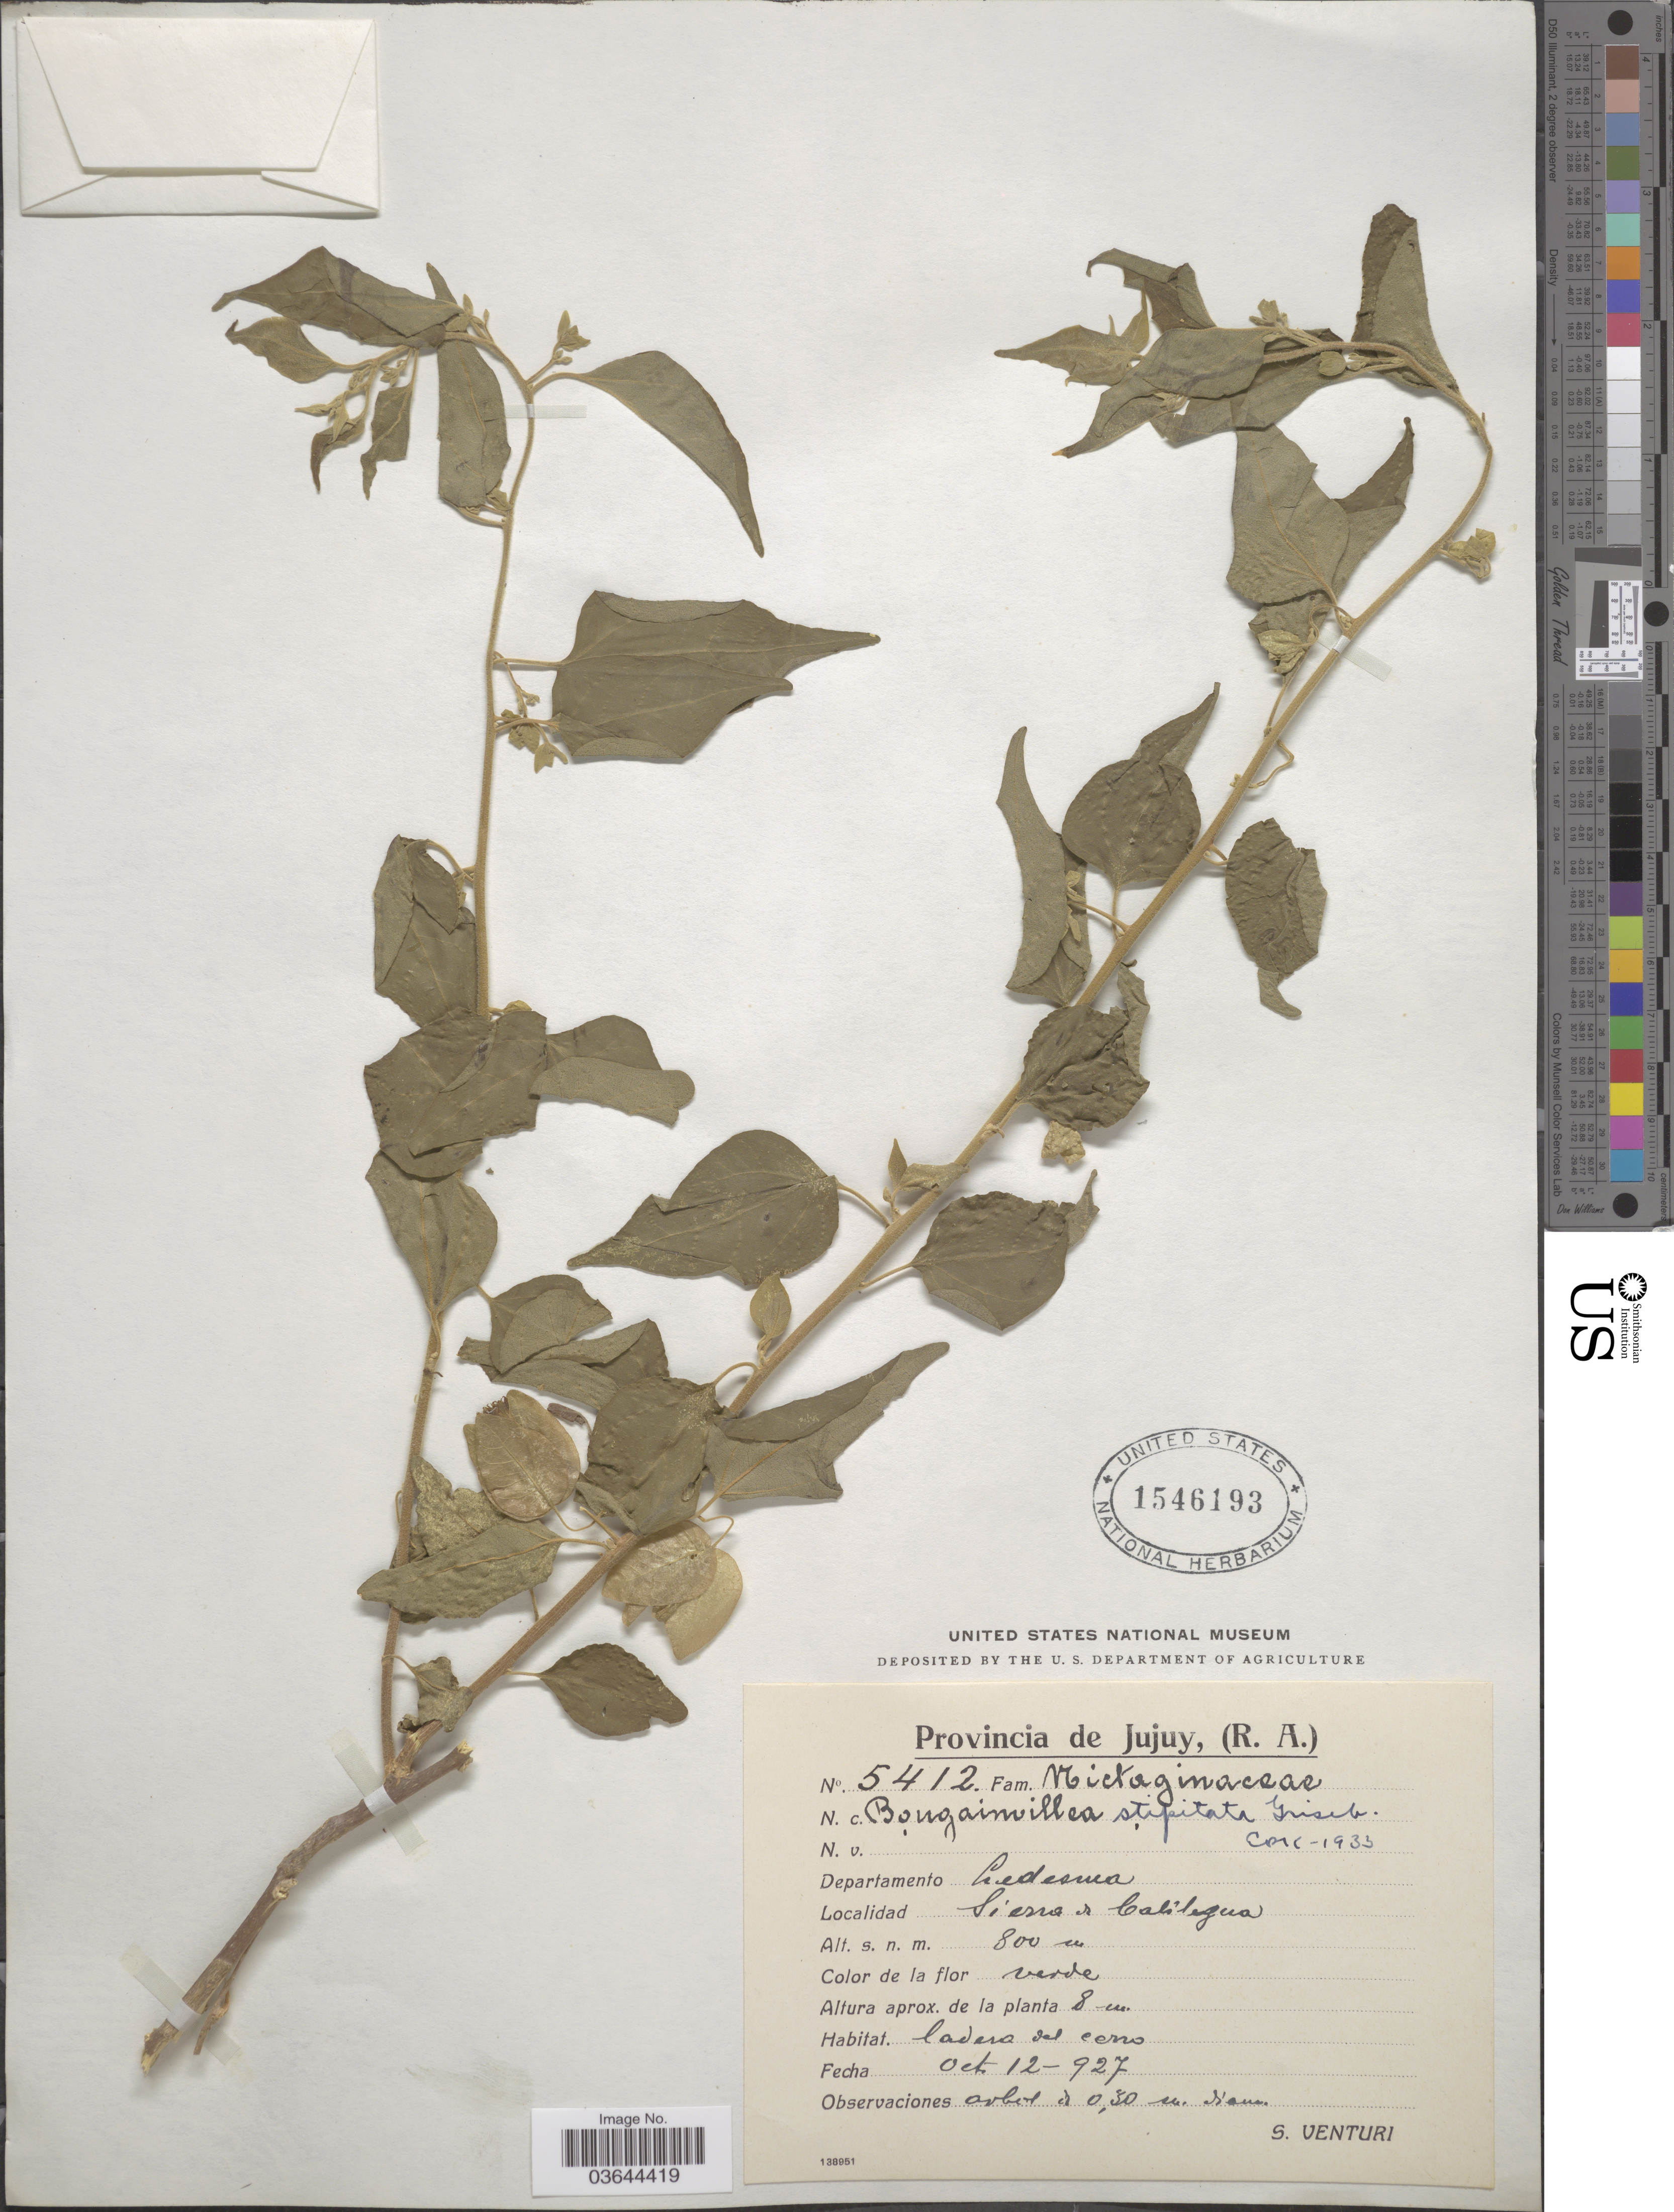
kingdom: Plantae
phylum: Tracheophyta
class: Magnoliopsida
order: Caryophyllales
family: Nyctaginaceae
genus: Bougainvillea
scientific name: Bougainvillea stipitata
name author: Griseb.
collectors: S. Venturi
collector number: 5412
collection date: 1927-10-12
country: Argentina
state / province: Jujuy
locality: Departamento Ledesma. Sierra de Calilegua.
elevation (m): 800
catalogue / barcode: US 1546193